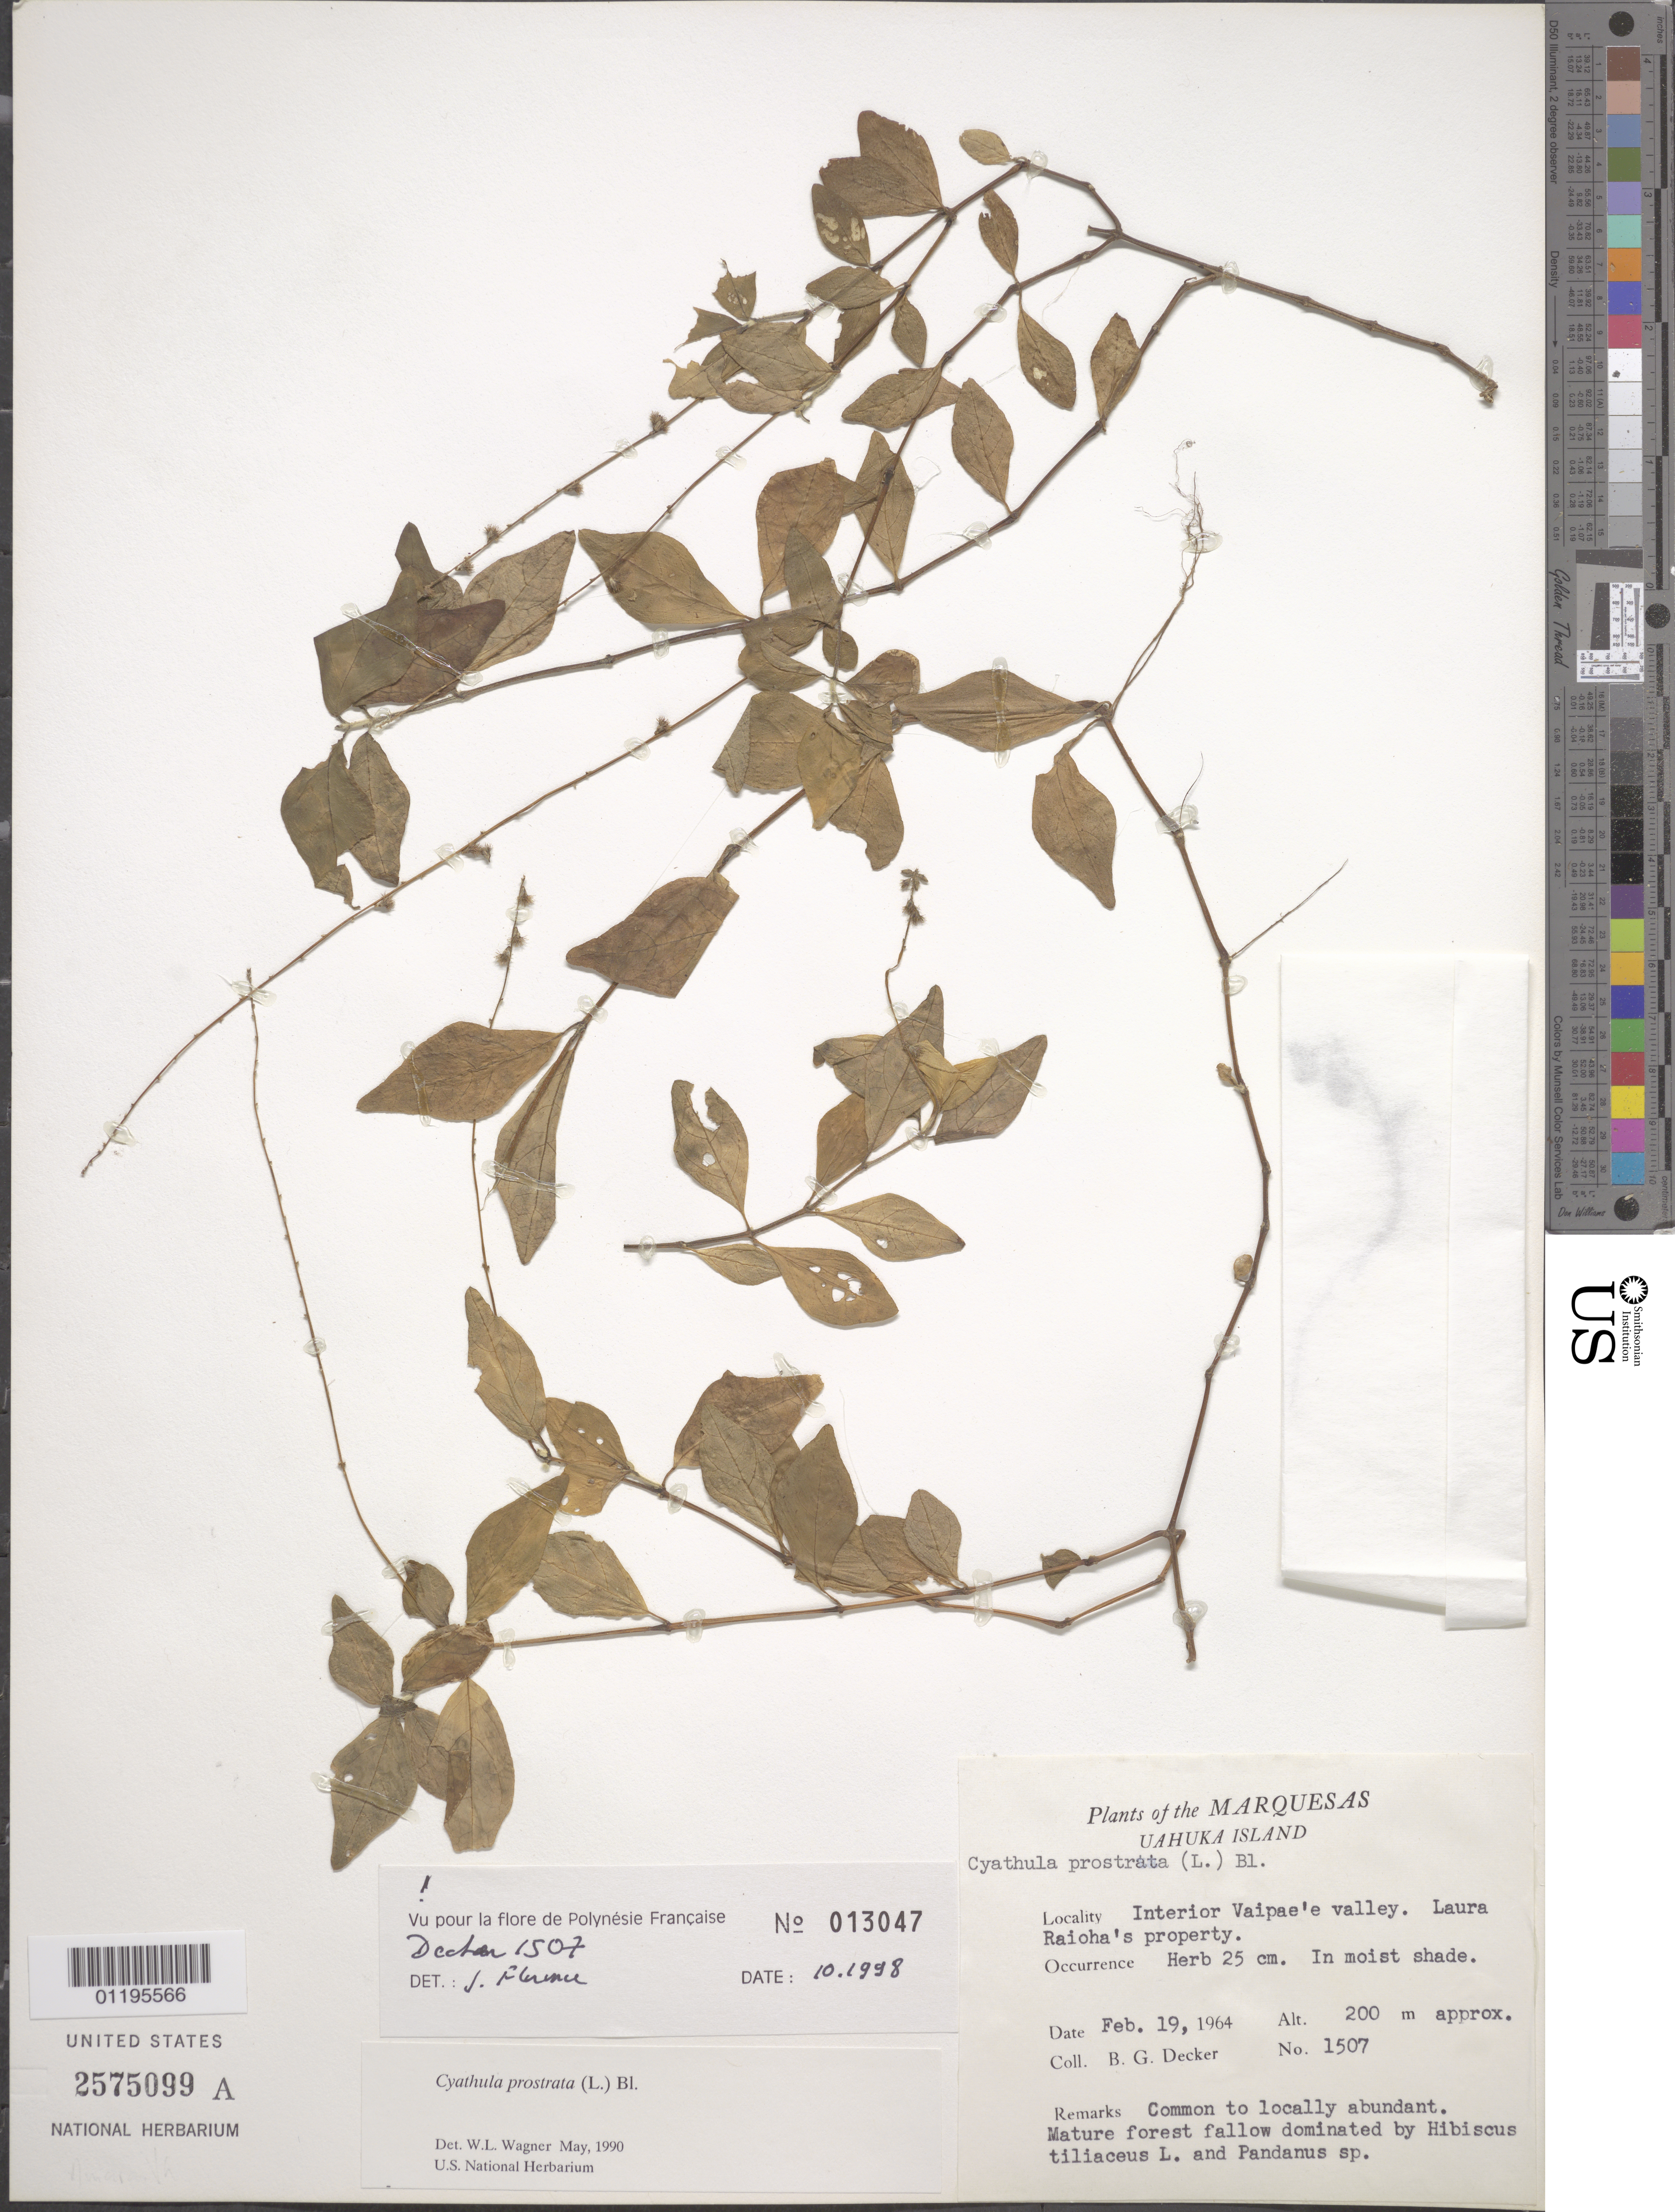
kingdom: Plantae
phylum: Tracheophyta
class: Magnoliopsida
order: Caryophyllales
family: Amaranthaceae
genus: Cyathula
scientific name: Cyathula prostrata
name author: (L.) Blume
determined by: Wagner, W. L., (BOT), Smithsonian Institution - National Museum of Natural History (UNITED STATES)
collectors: B. G. Decker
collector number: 1507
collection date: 1964-02-19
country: French Polynesia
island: Ua Huka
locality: interior Vaipae'e Valley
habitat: In moist shade, mature forest fallow dominated by Hibiscus tiliaceous, and Pandanus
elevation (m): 200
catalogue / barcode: US 2575099A